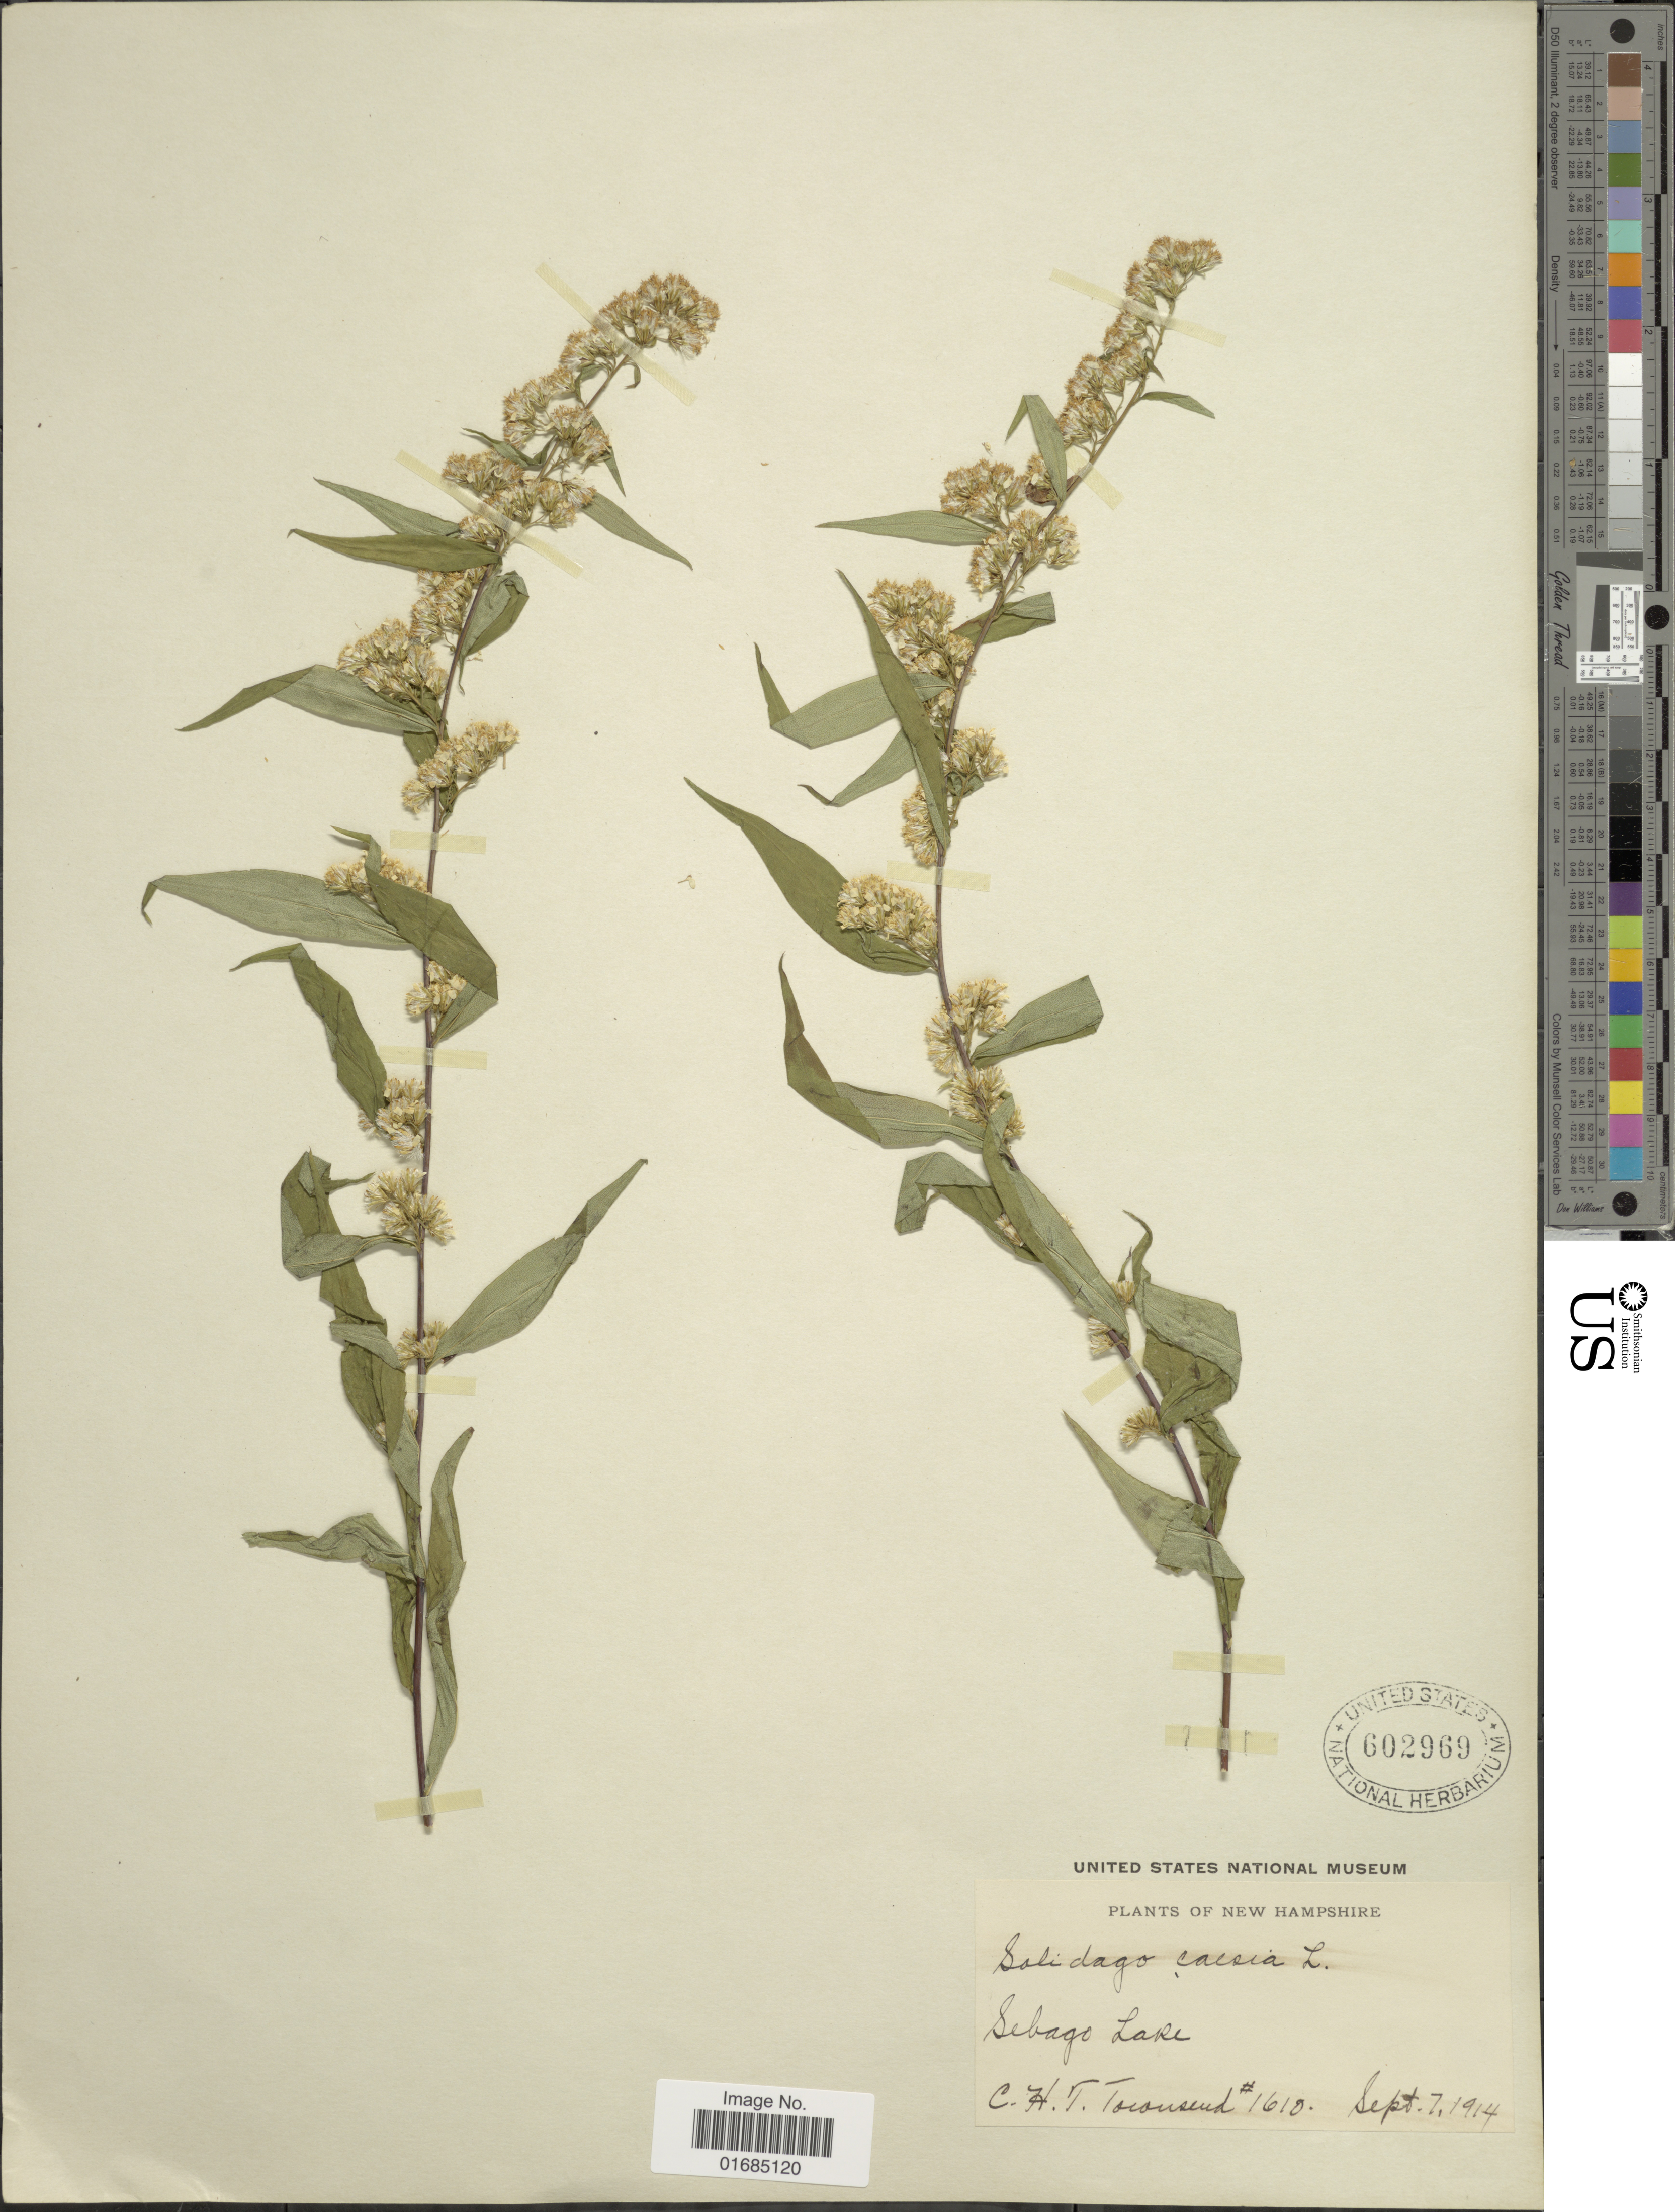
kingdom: Plantae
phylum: Tracheophyta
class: Magnoliopsida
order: Asterales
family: Asteraceae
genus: Solidago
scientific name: Solidago caesia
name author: L.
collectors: C. H. T. Townsend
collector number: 1610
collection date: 1914-09-07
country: United States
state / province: New Hampshire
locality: Sebago Lake.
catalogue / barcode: US 602969